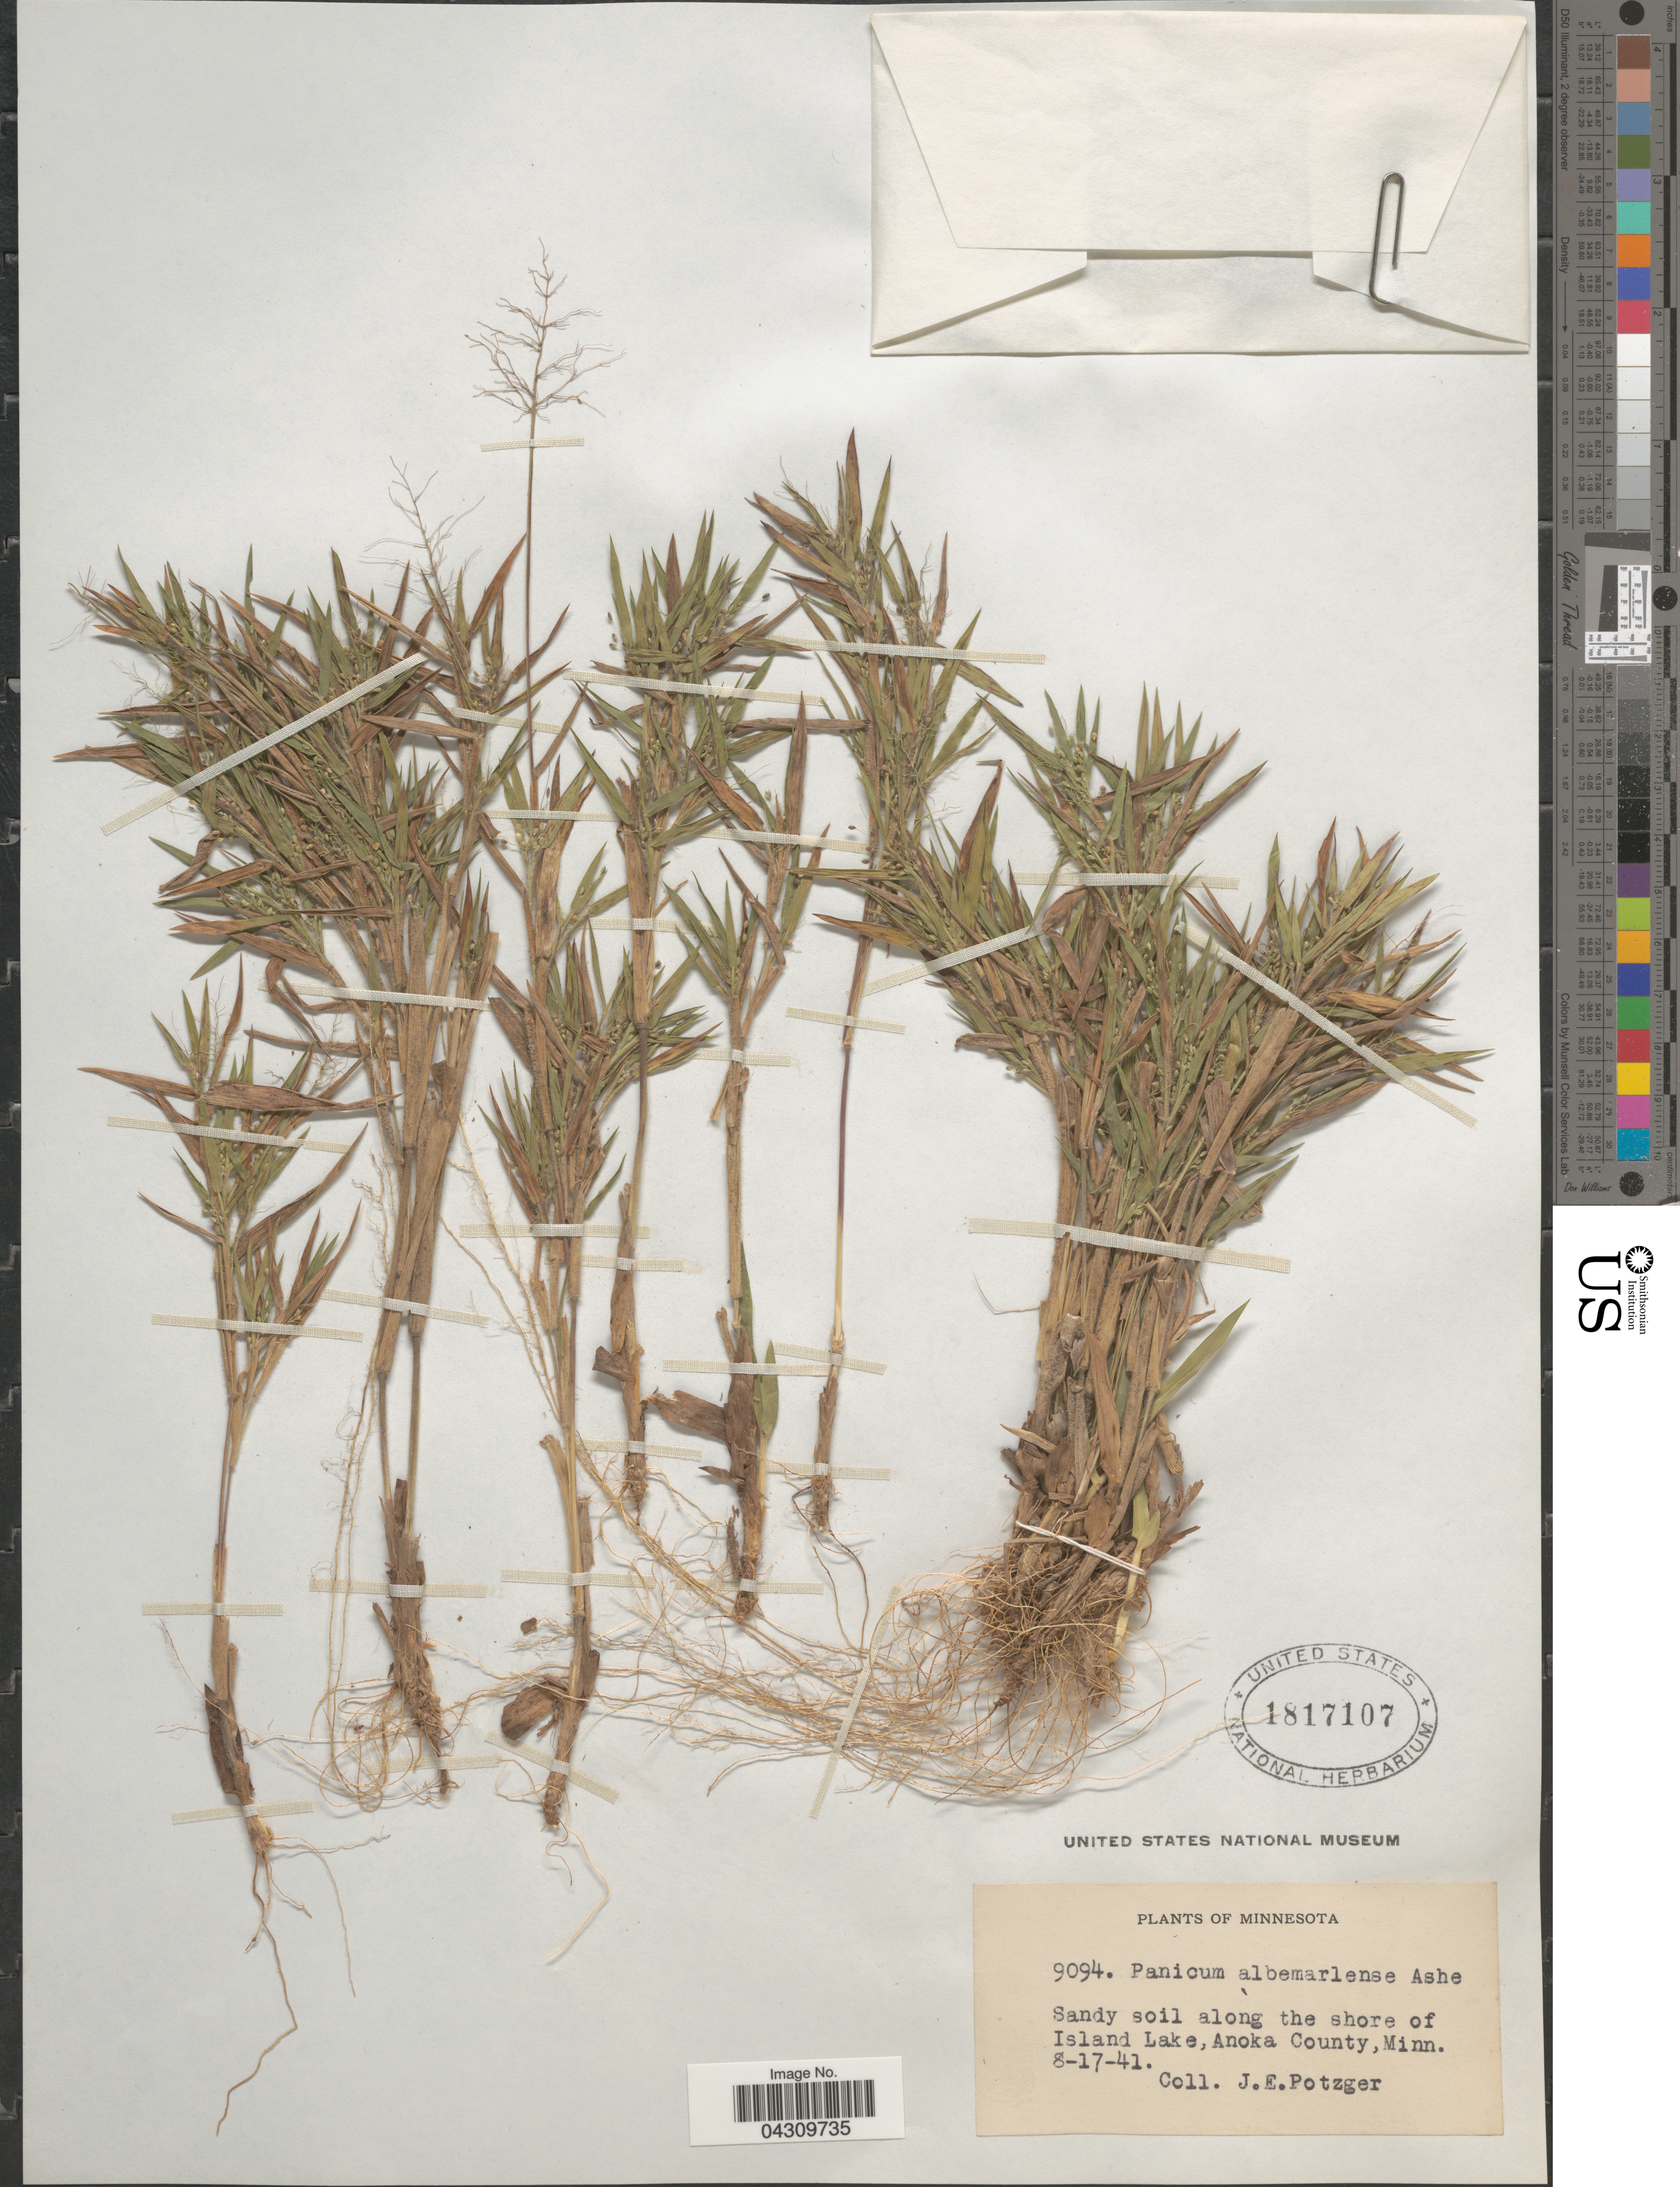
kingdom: Plantae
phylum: Tracheophyta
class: Liliopsida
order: Poales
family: Poaceae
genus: Dichanthelium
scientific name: Dichanthelium acuminatum var. acuminatum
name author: (Sw.) Gould & C.A. Clark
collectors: J. Potzger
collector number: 9094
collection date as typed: Transcribed d/m/y: 17/8/41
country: United States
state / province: Minnesota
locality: Sandy soil along the shore of Island Lake, Anoka County.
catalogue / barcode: US 1817107